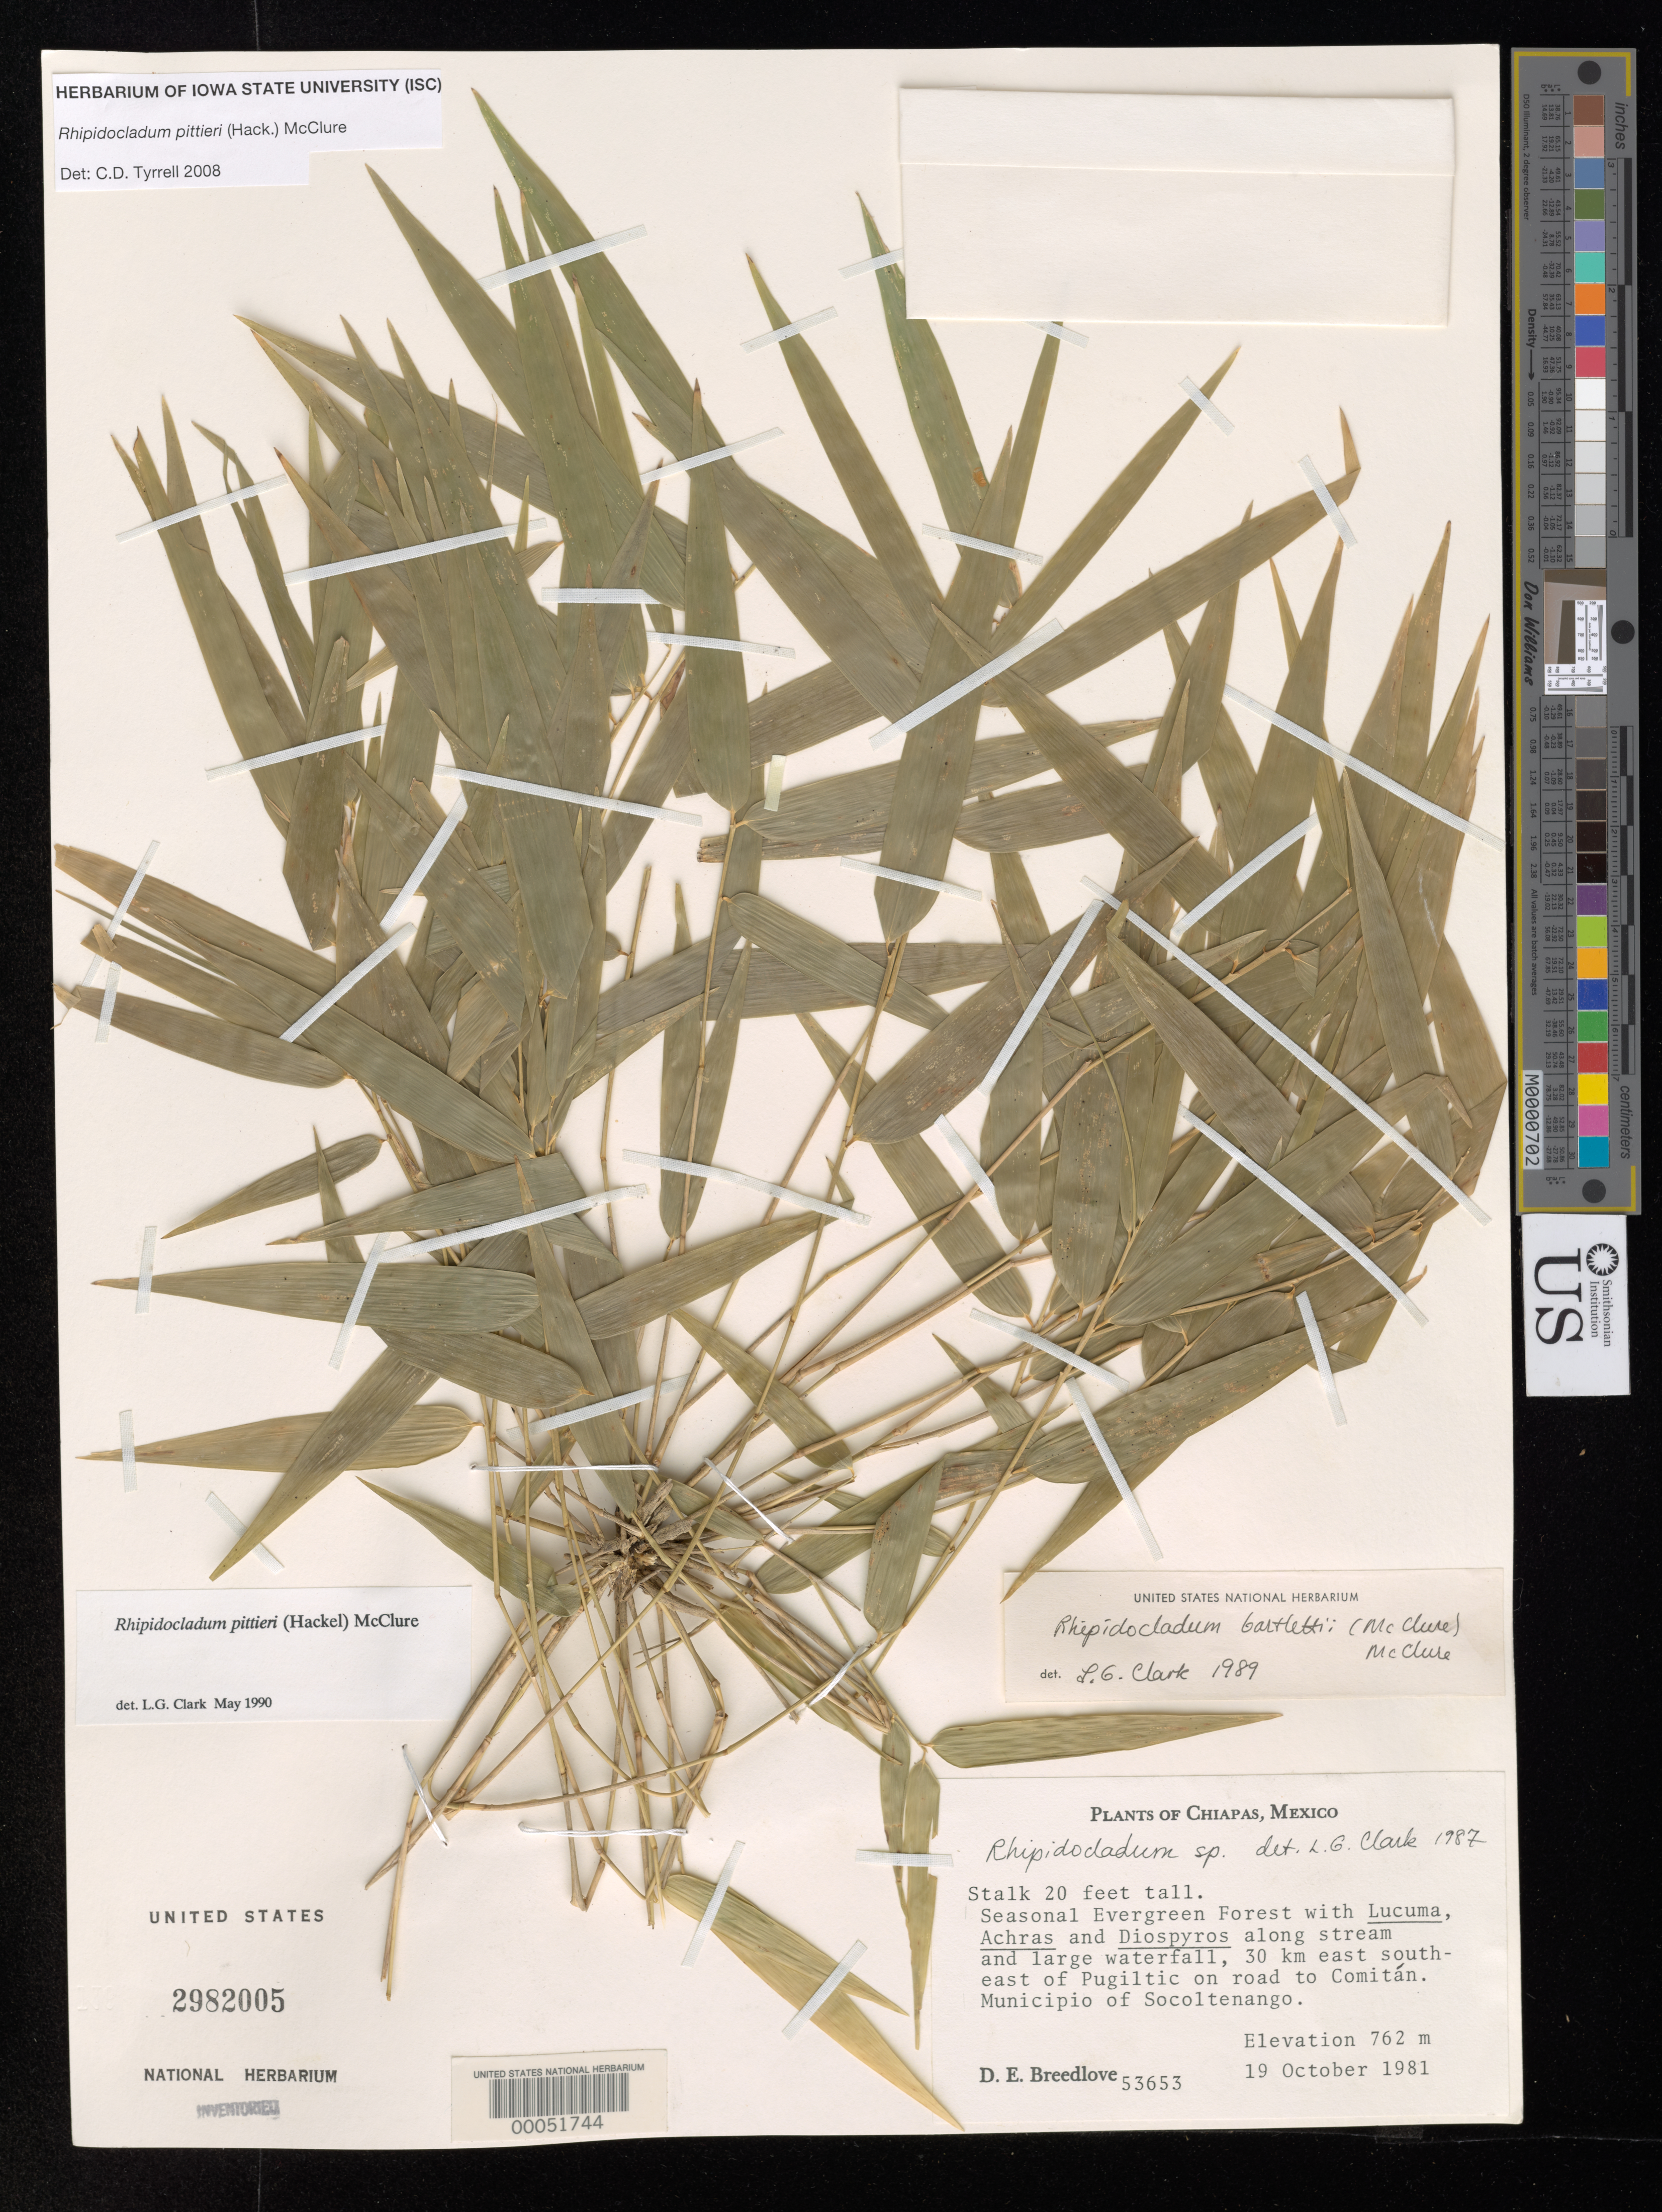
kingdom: Plantae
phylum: Tracheophyta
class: Liliopsida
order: Poales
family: Poaceae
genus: Rhipidocladum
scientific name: Rhipidocladum pittieri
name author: (J. Hack.) McClure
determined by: Tyrrell, C. D.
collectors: D. E. Breedlove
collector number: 53653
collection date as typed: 19 Oct 1981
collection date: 1981-10-19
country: Mexico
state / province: Chiapas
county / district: Socoltenango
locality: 30 km ESE of Pugiltic on road to Comitan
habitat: Seasonal evergreen forest along stream and large waterfall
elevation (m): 762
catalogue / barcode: US 2982005